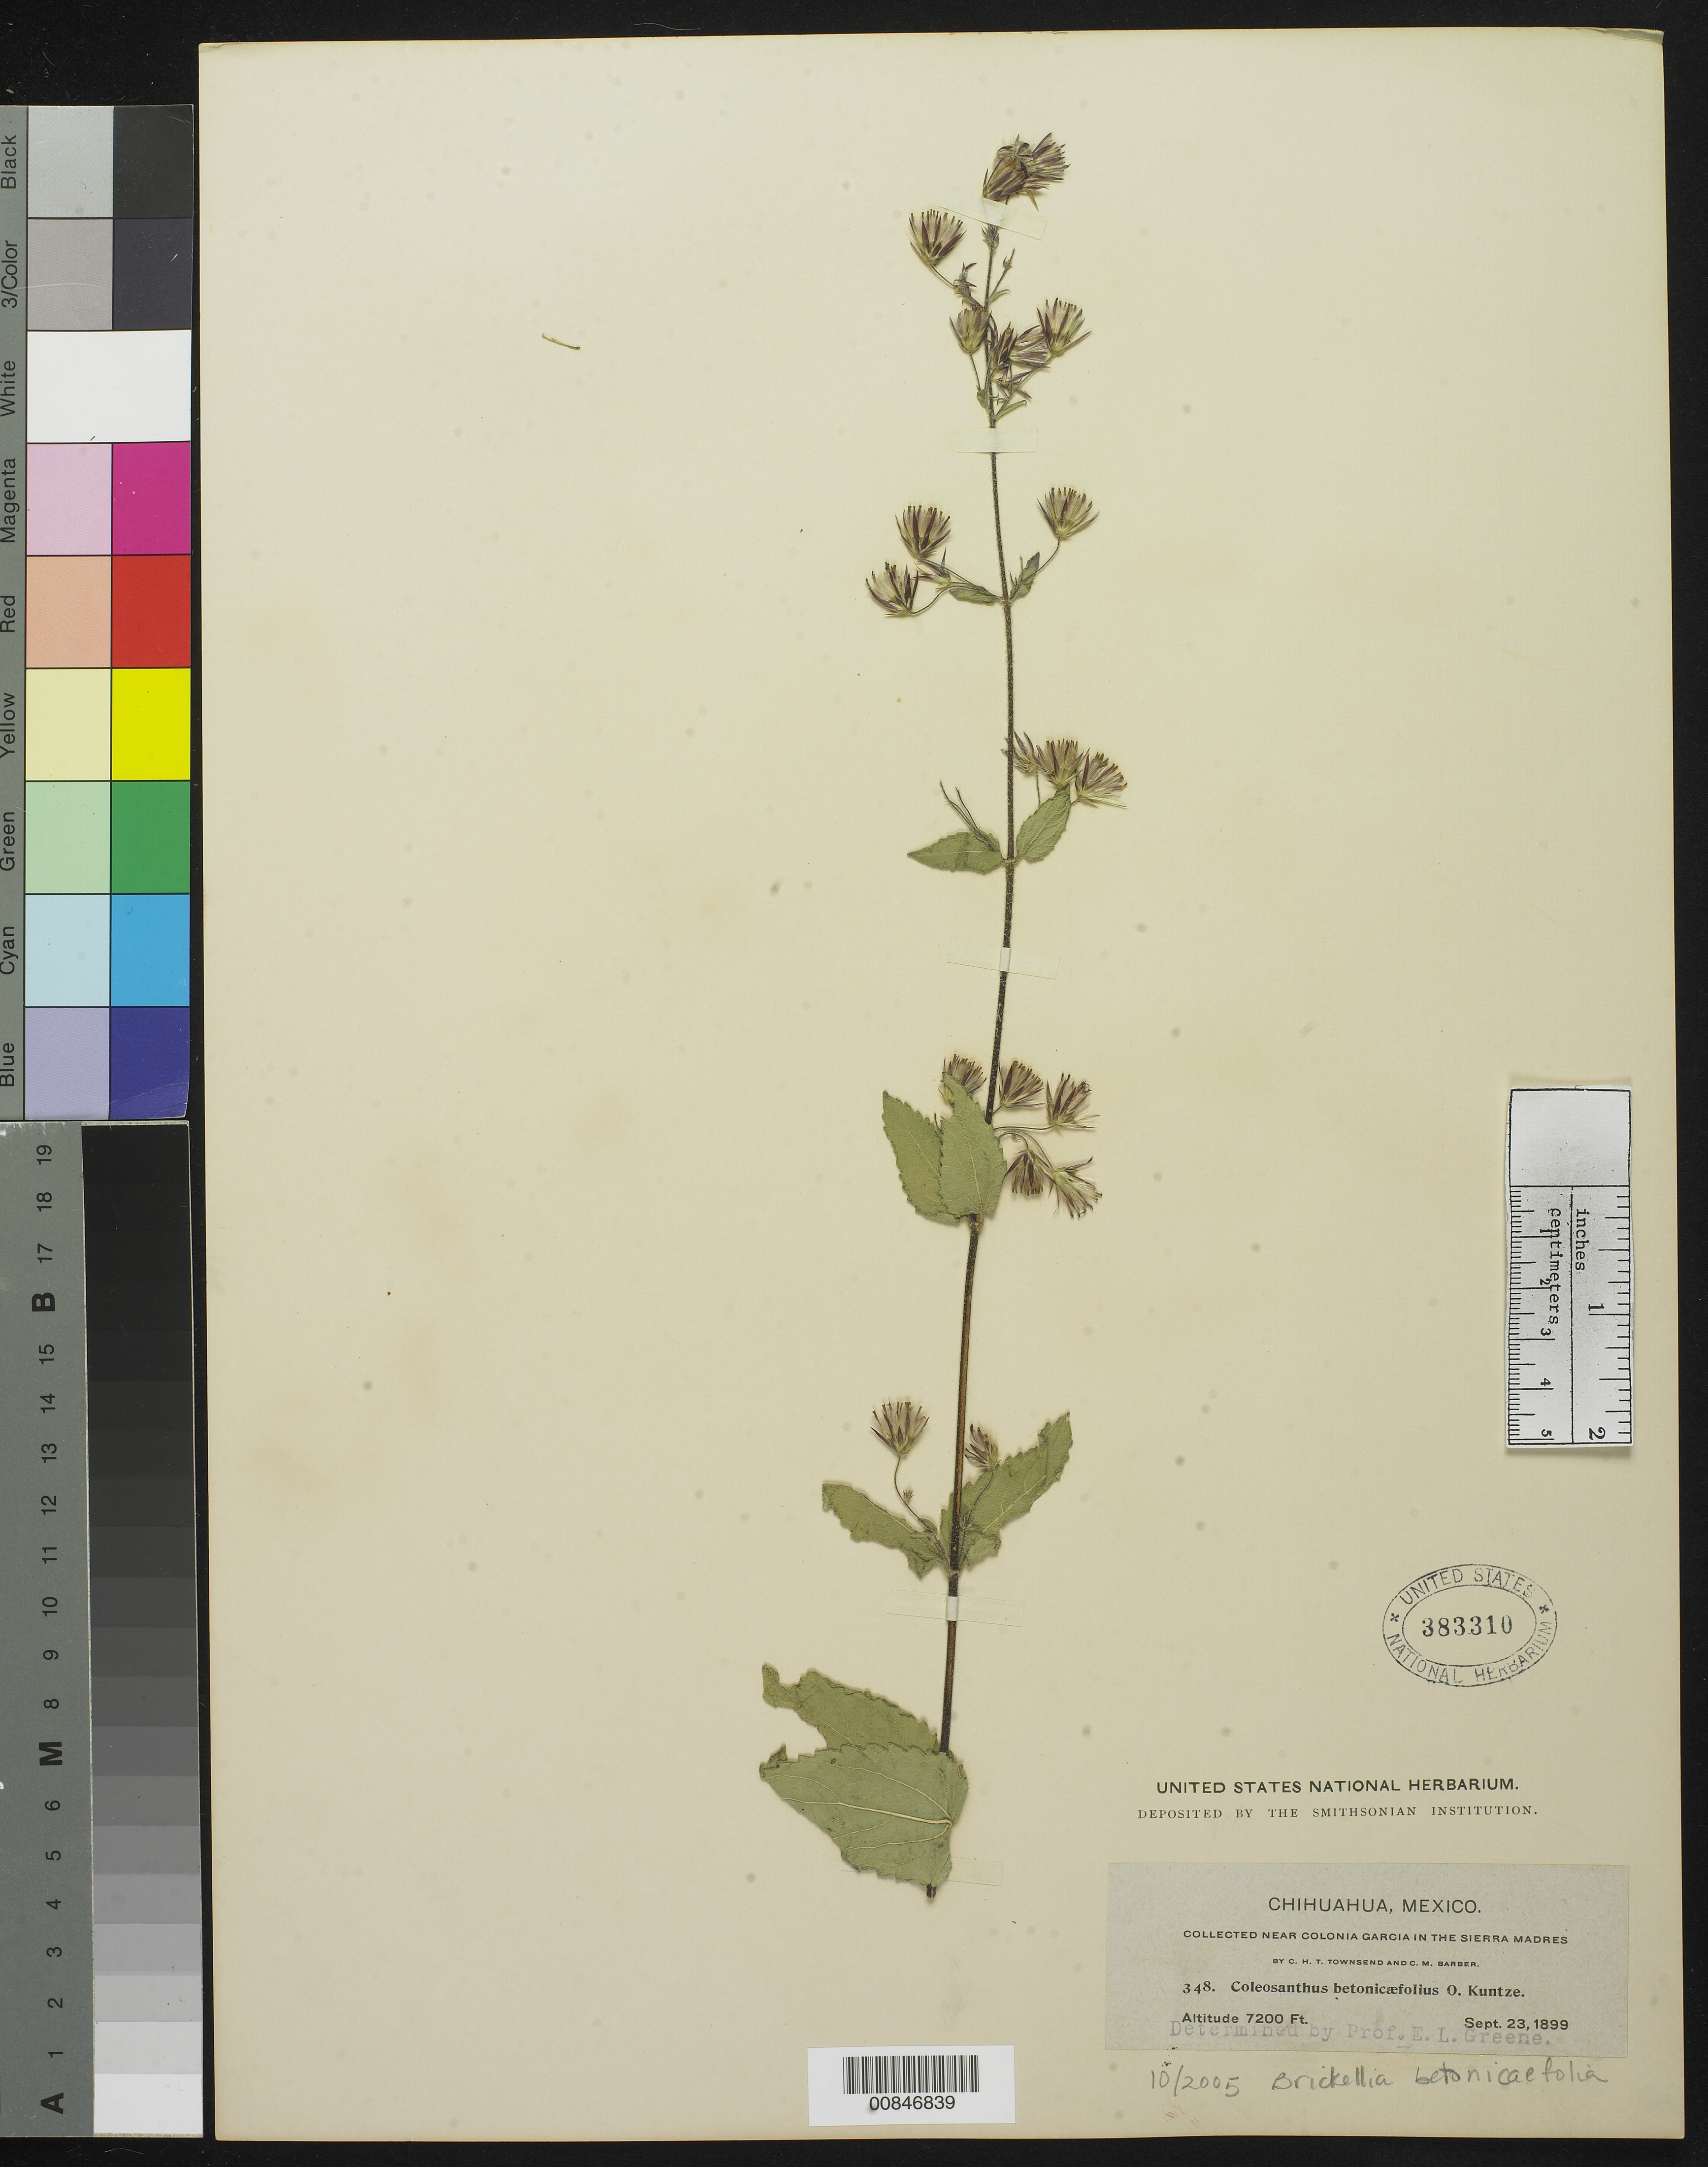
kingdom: Plantae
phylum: Tracheophyta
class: Magnoliopsida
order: Asterales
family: Asteraceae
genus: Brickellia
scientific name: Brickellia betonicifolia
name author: A. Gray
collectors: C. H. T. Townsend & C. Barber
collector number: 348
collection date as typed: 23 Sep 1899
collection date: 1899-09-23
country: Mexico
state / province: Chihuahua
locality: Near Colonia García in the Sierra Madre, Chihuahua.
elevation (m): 2195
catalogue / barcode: US 383310